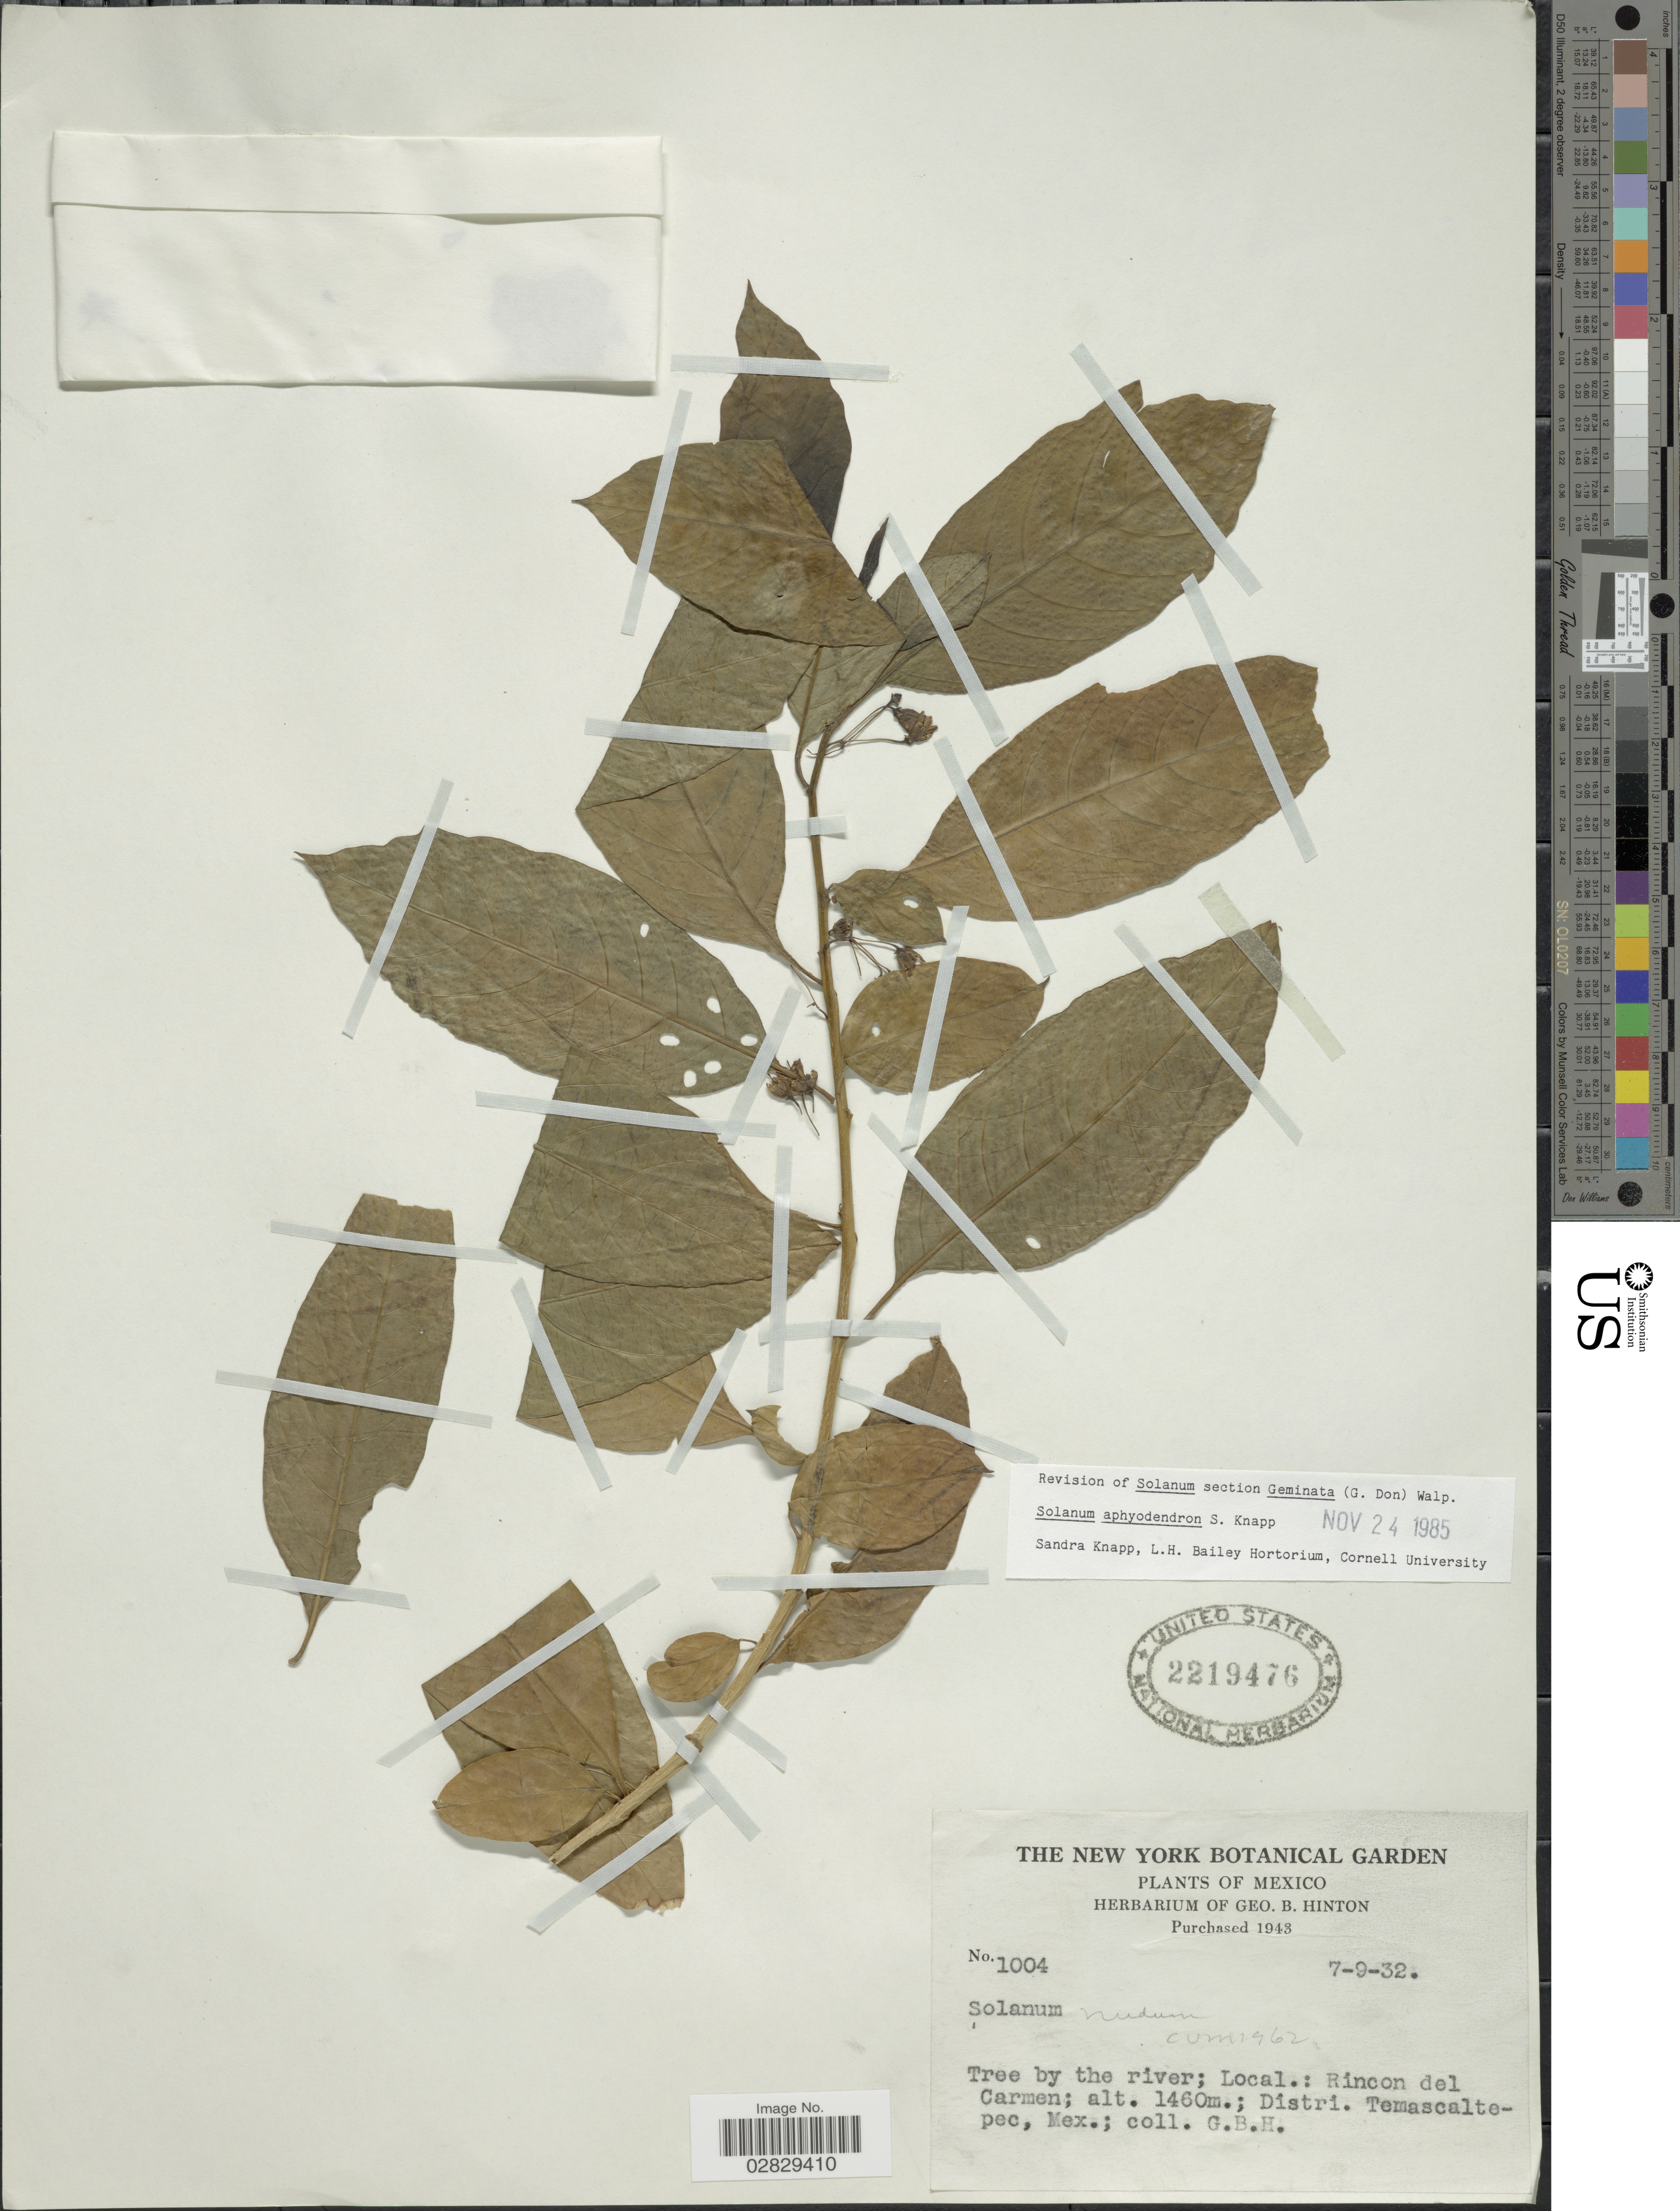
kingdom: Plantae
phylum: Tracheophyta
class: Magnoliopsida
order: Solanales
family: Solanaceae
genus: Solanum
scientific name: Solanum aphyodendron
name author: S. Knapp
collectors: G. B. Hinton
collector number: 1004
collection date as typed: Transcribed d/m/y: 7/9/32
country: Mexico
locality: Rincon del Carmen. Distri. Temascaltepec.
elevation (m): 1460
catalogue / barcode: US 2219476